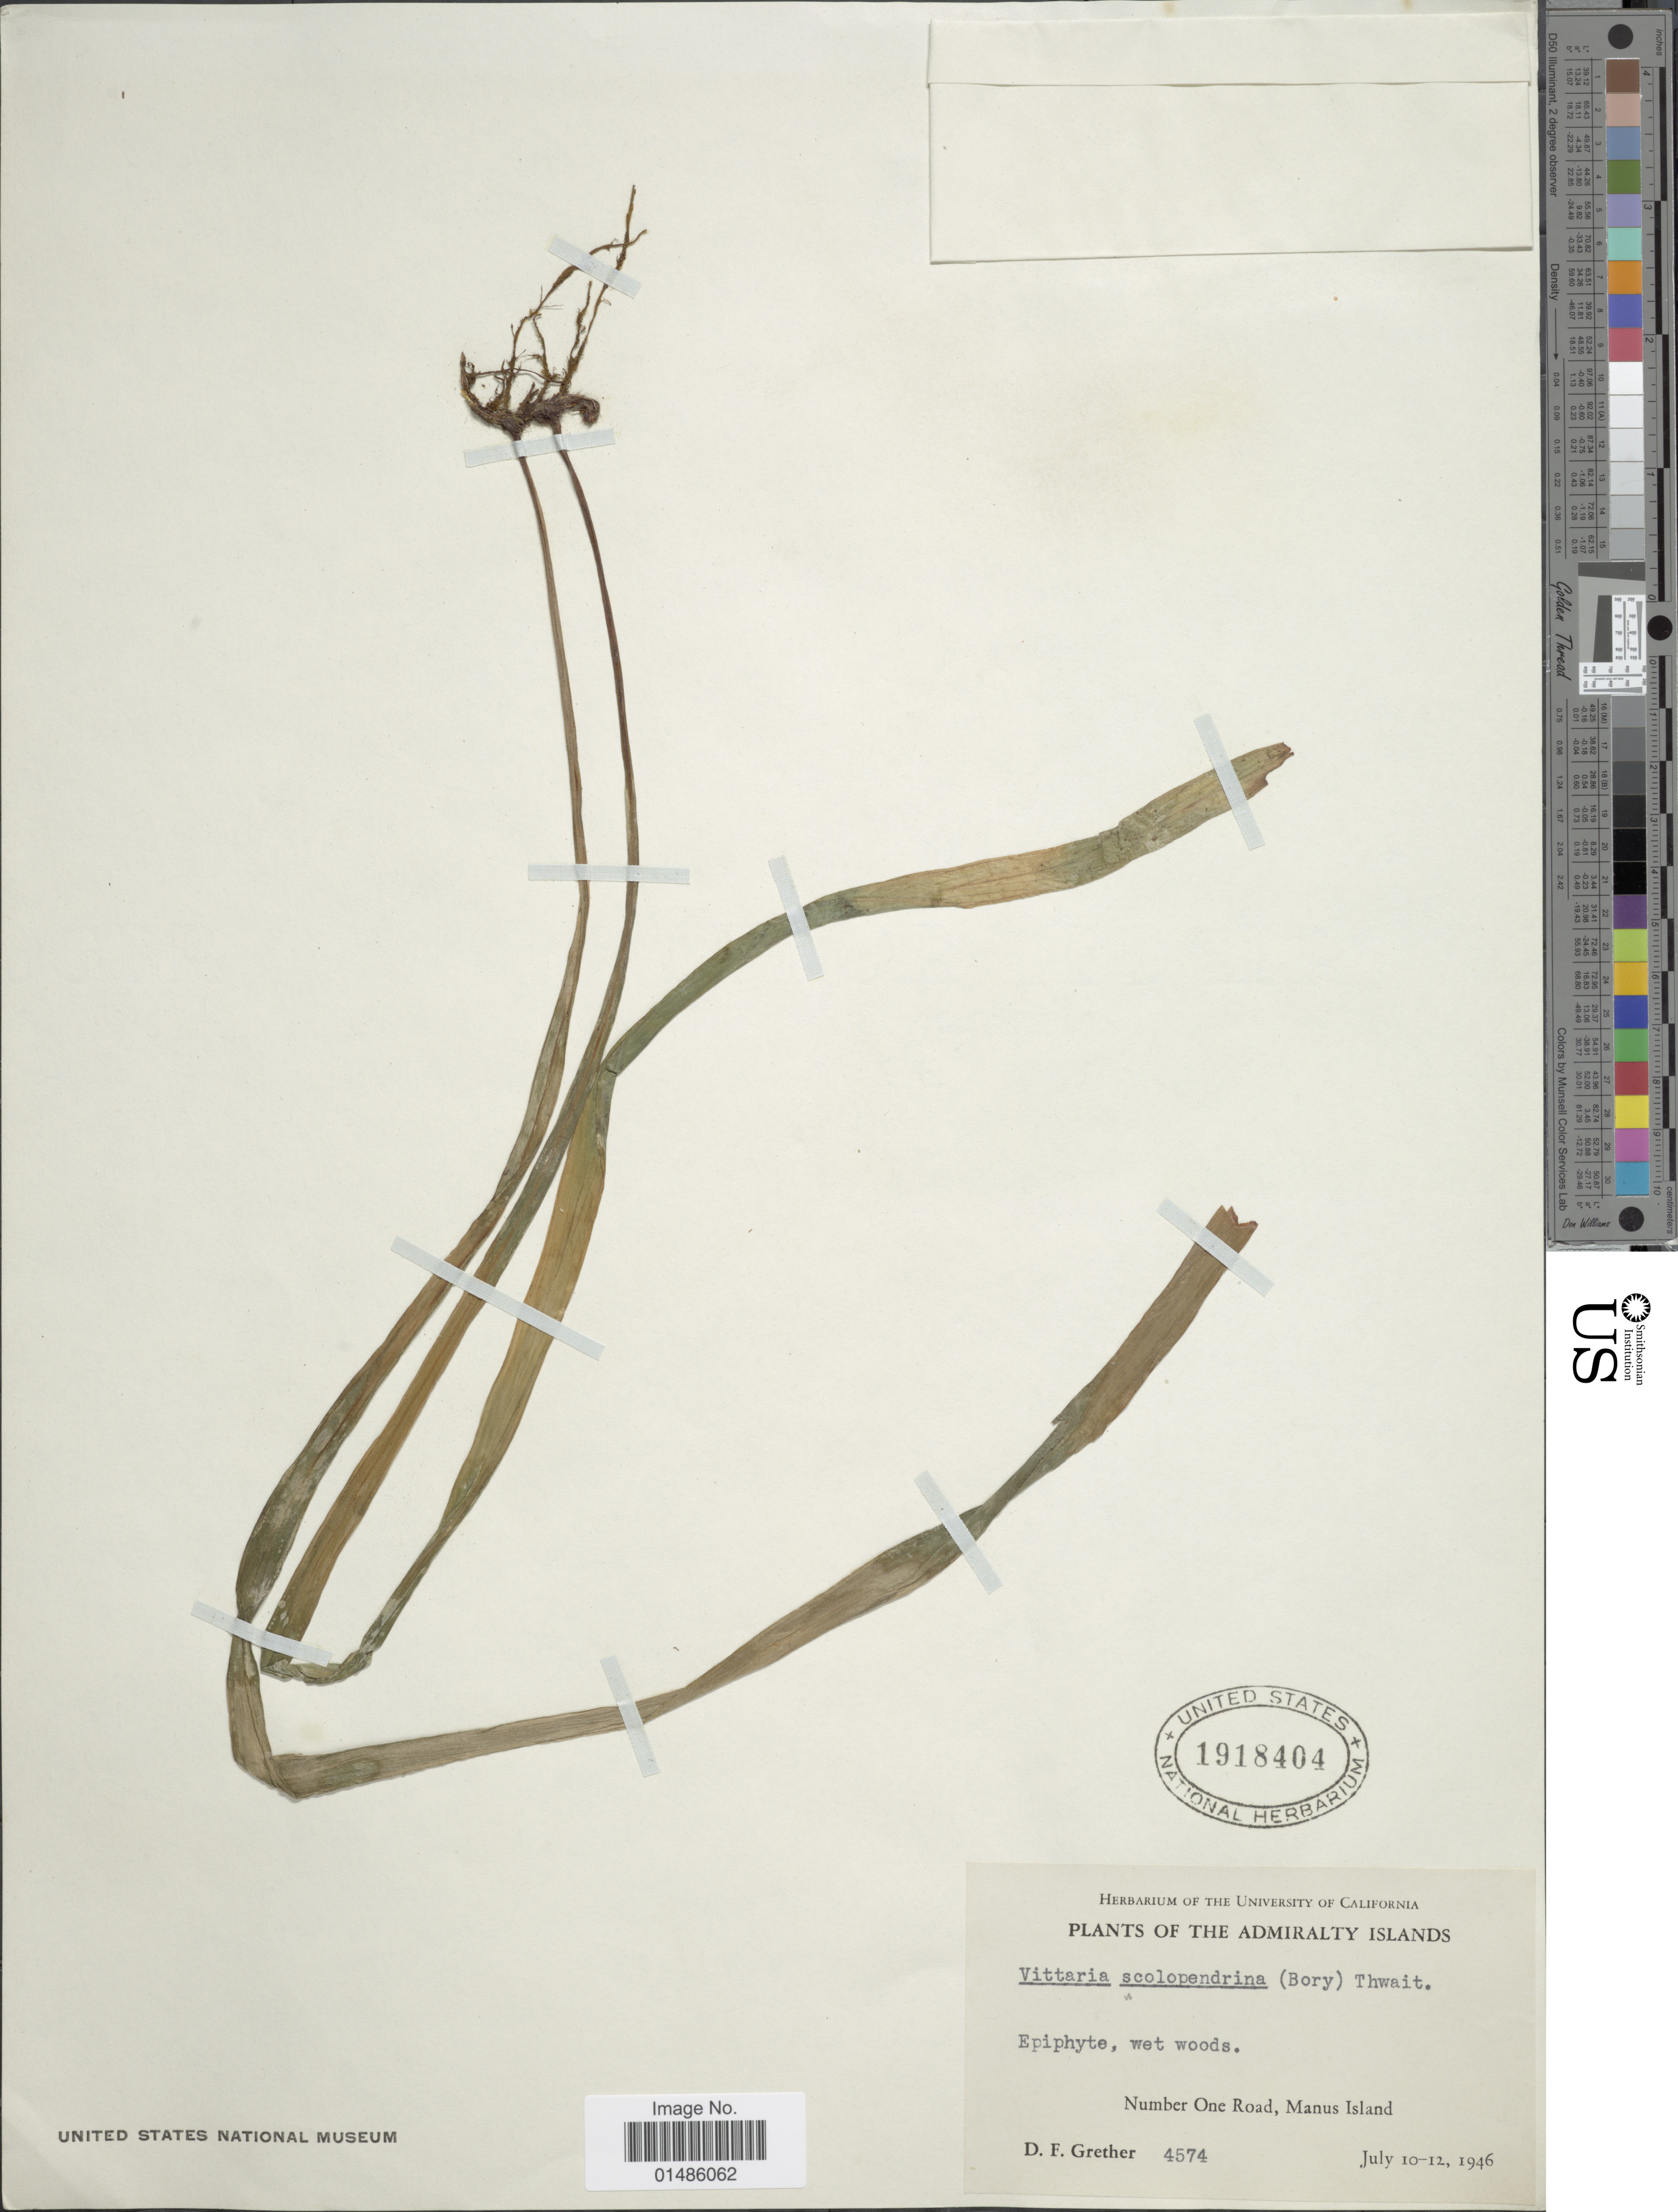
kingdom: Plantae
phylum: Tracheophyta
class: Polypodiopsida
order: Polypodiales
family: Pteridaceae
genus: Haplopteris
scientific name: Haplopteris scolopendrina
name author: (Bory) Presl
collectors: D. F. Grether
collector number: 4574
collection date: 1946-07-10/1946-07-12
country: Papua New Guinea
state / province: Manus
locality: Admiralty Islands. Number One Road.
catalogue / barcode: US 1918404